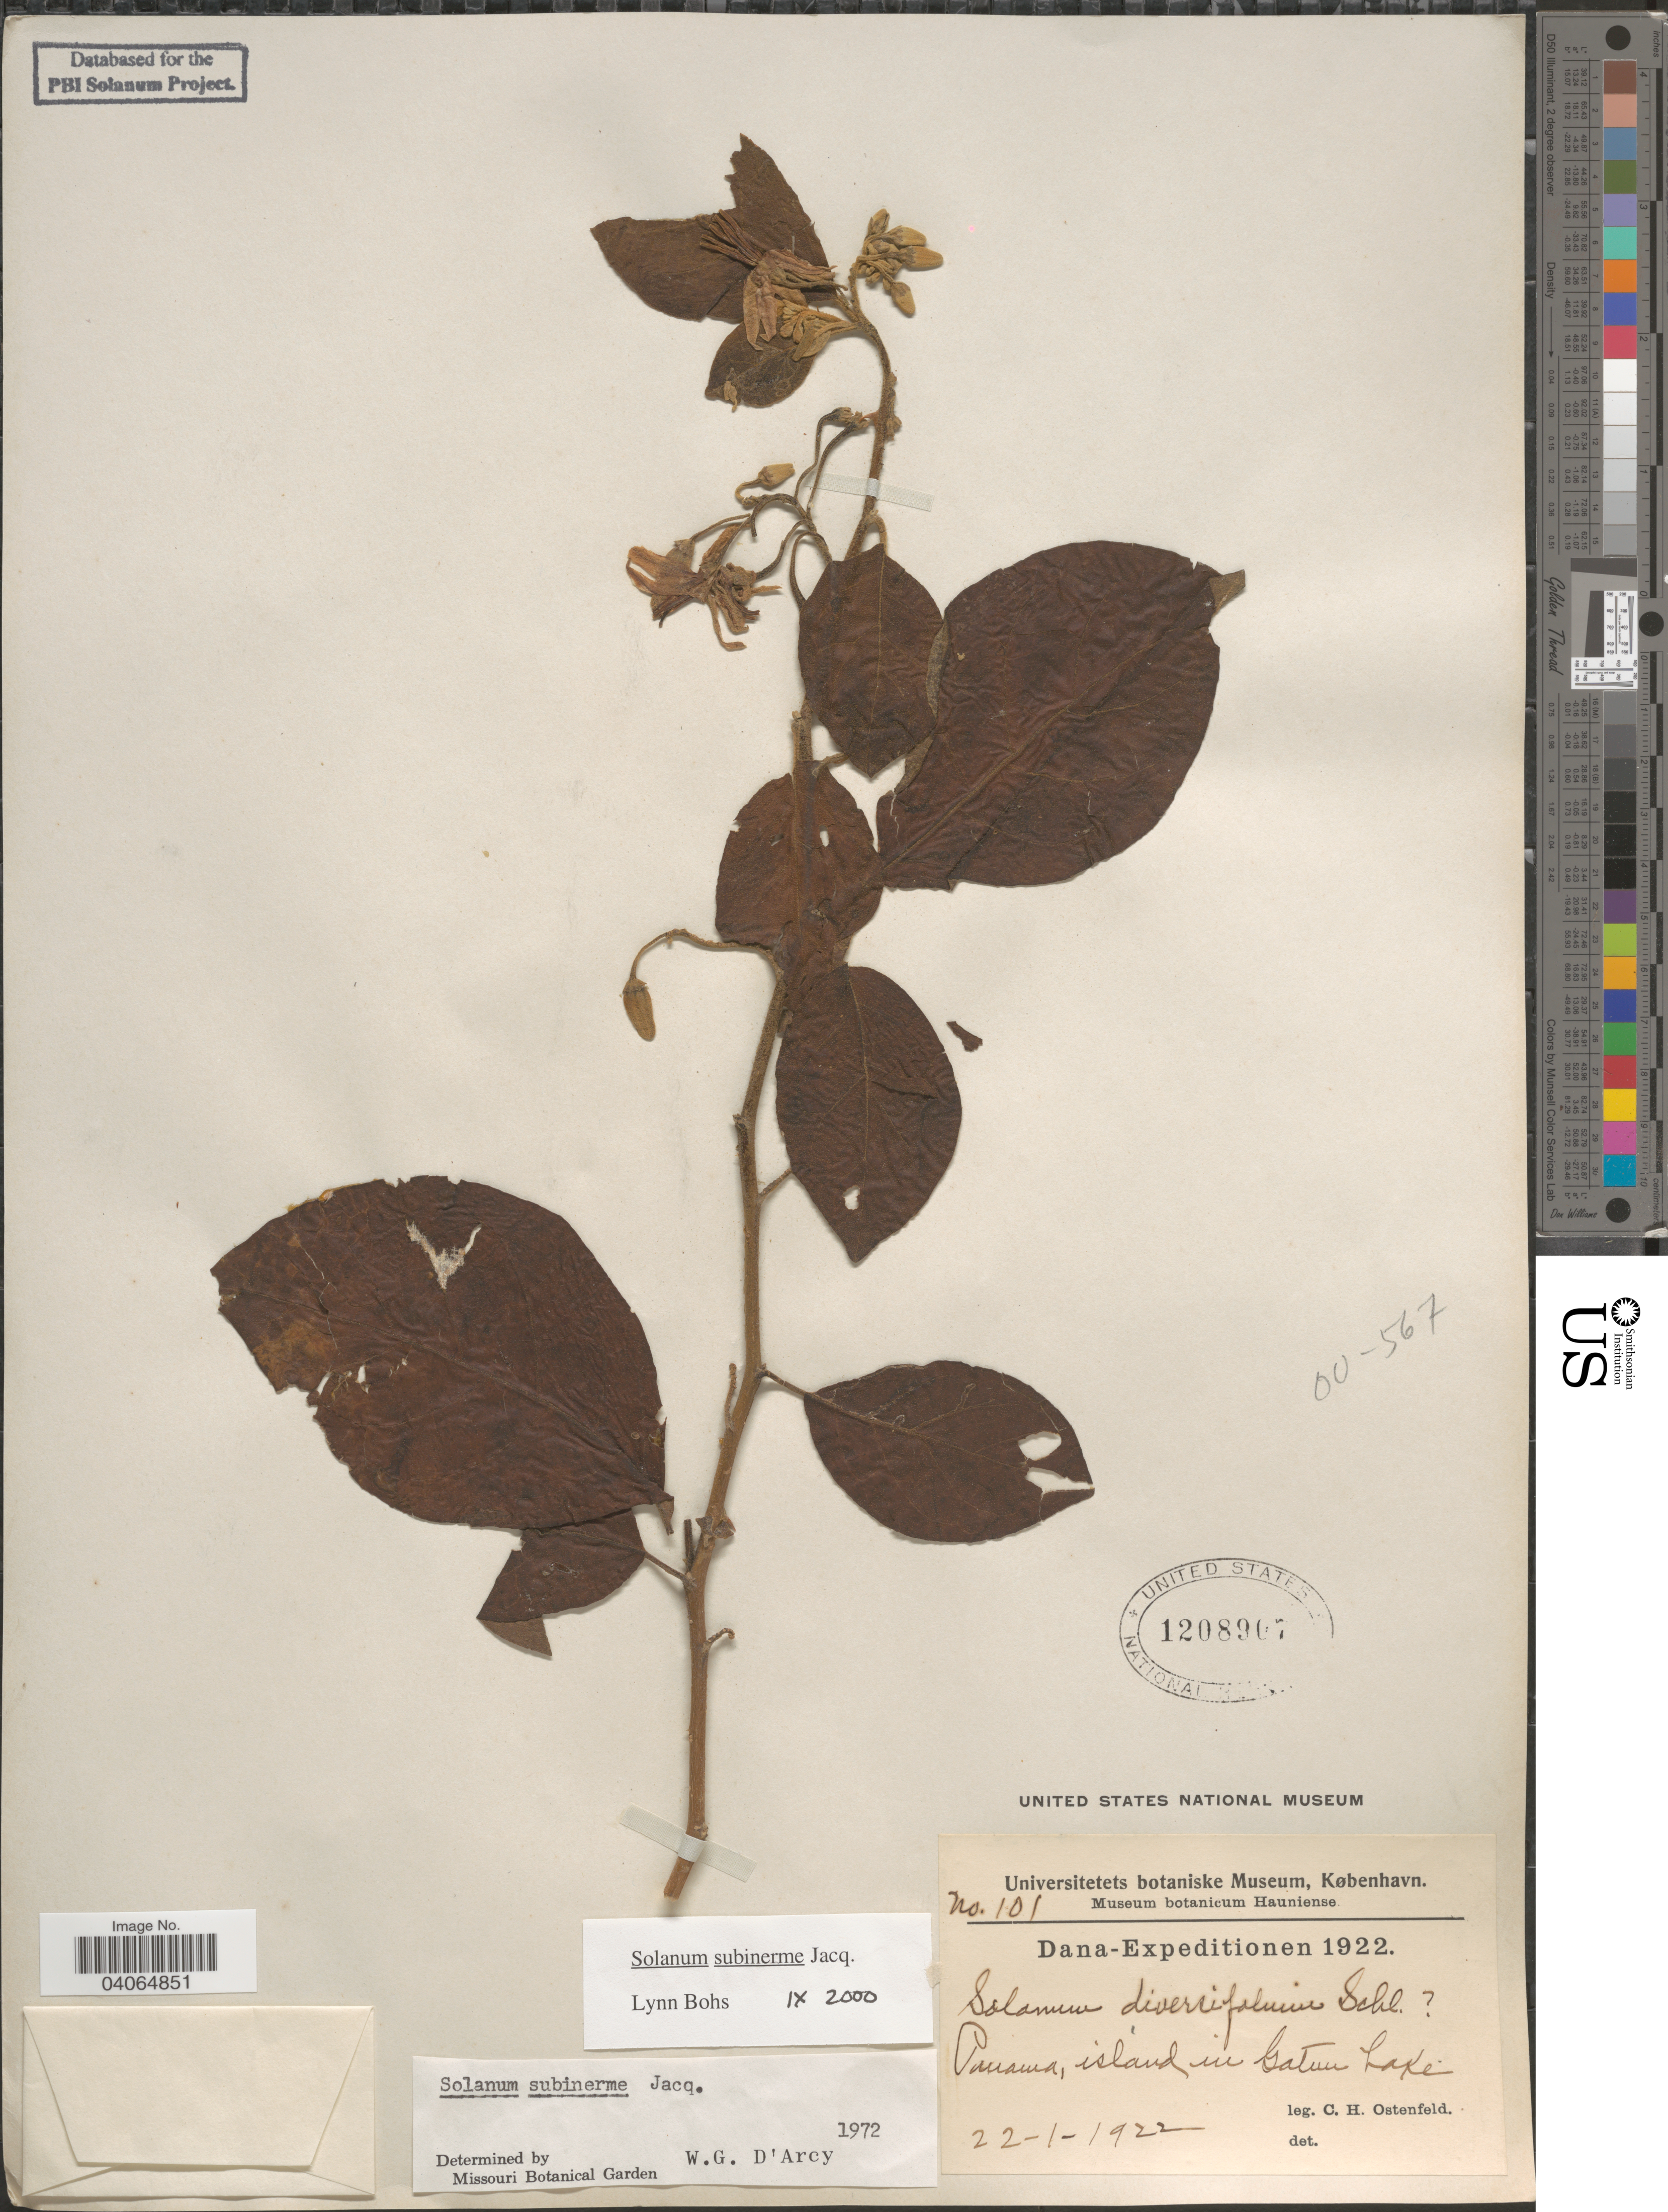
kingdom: Plantae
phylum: Tracheophyta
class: Magnoliopsida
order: Solanales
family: Solanaceae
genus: Solanum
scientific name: Solanum subinerme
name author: Jacq.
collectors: C. Ostenfeld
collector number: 101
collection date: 1922-01-22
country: Panama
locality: Island in Gatun Lake.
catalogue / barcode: US 1208907